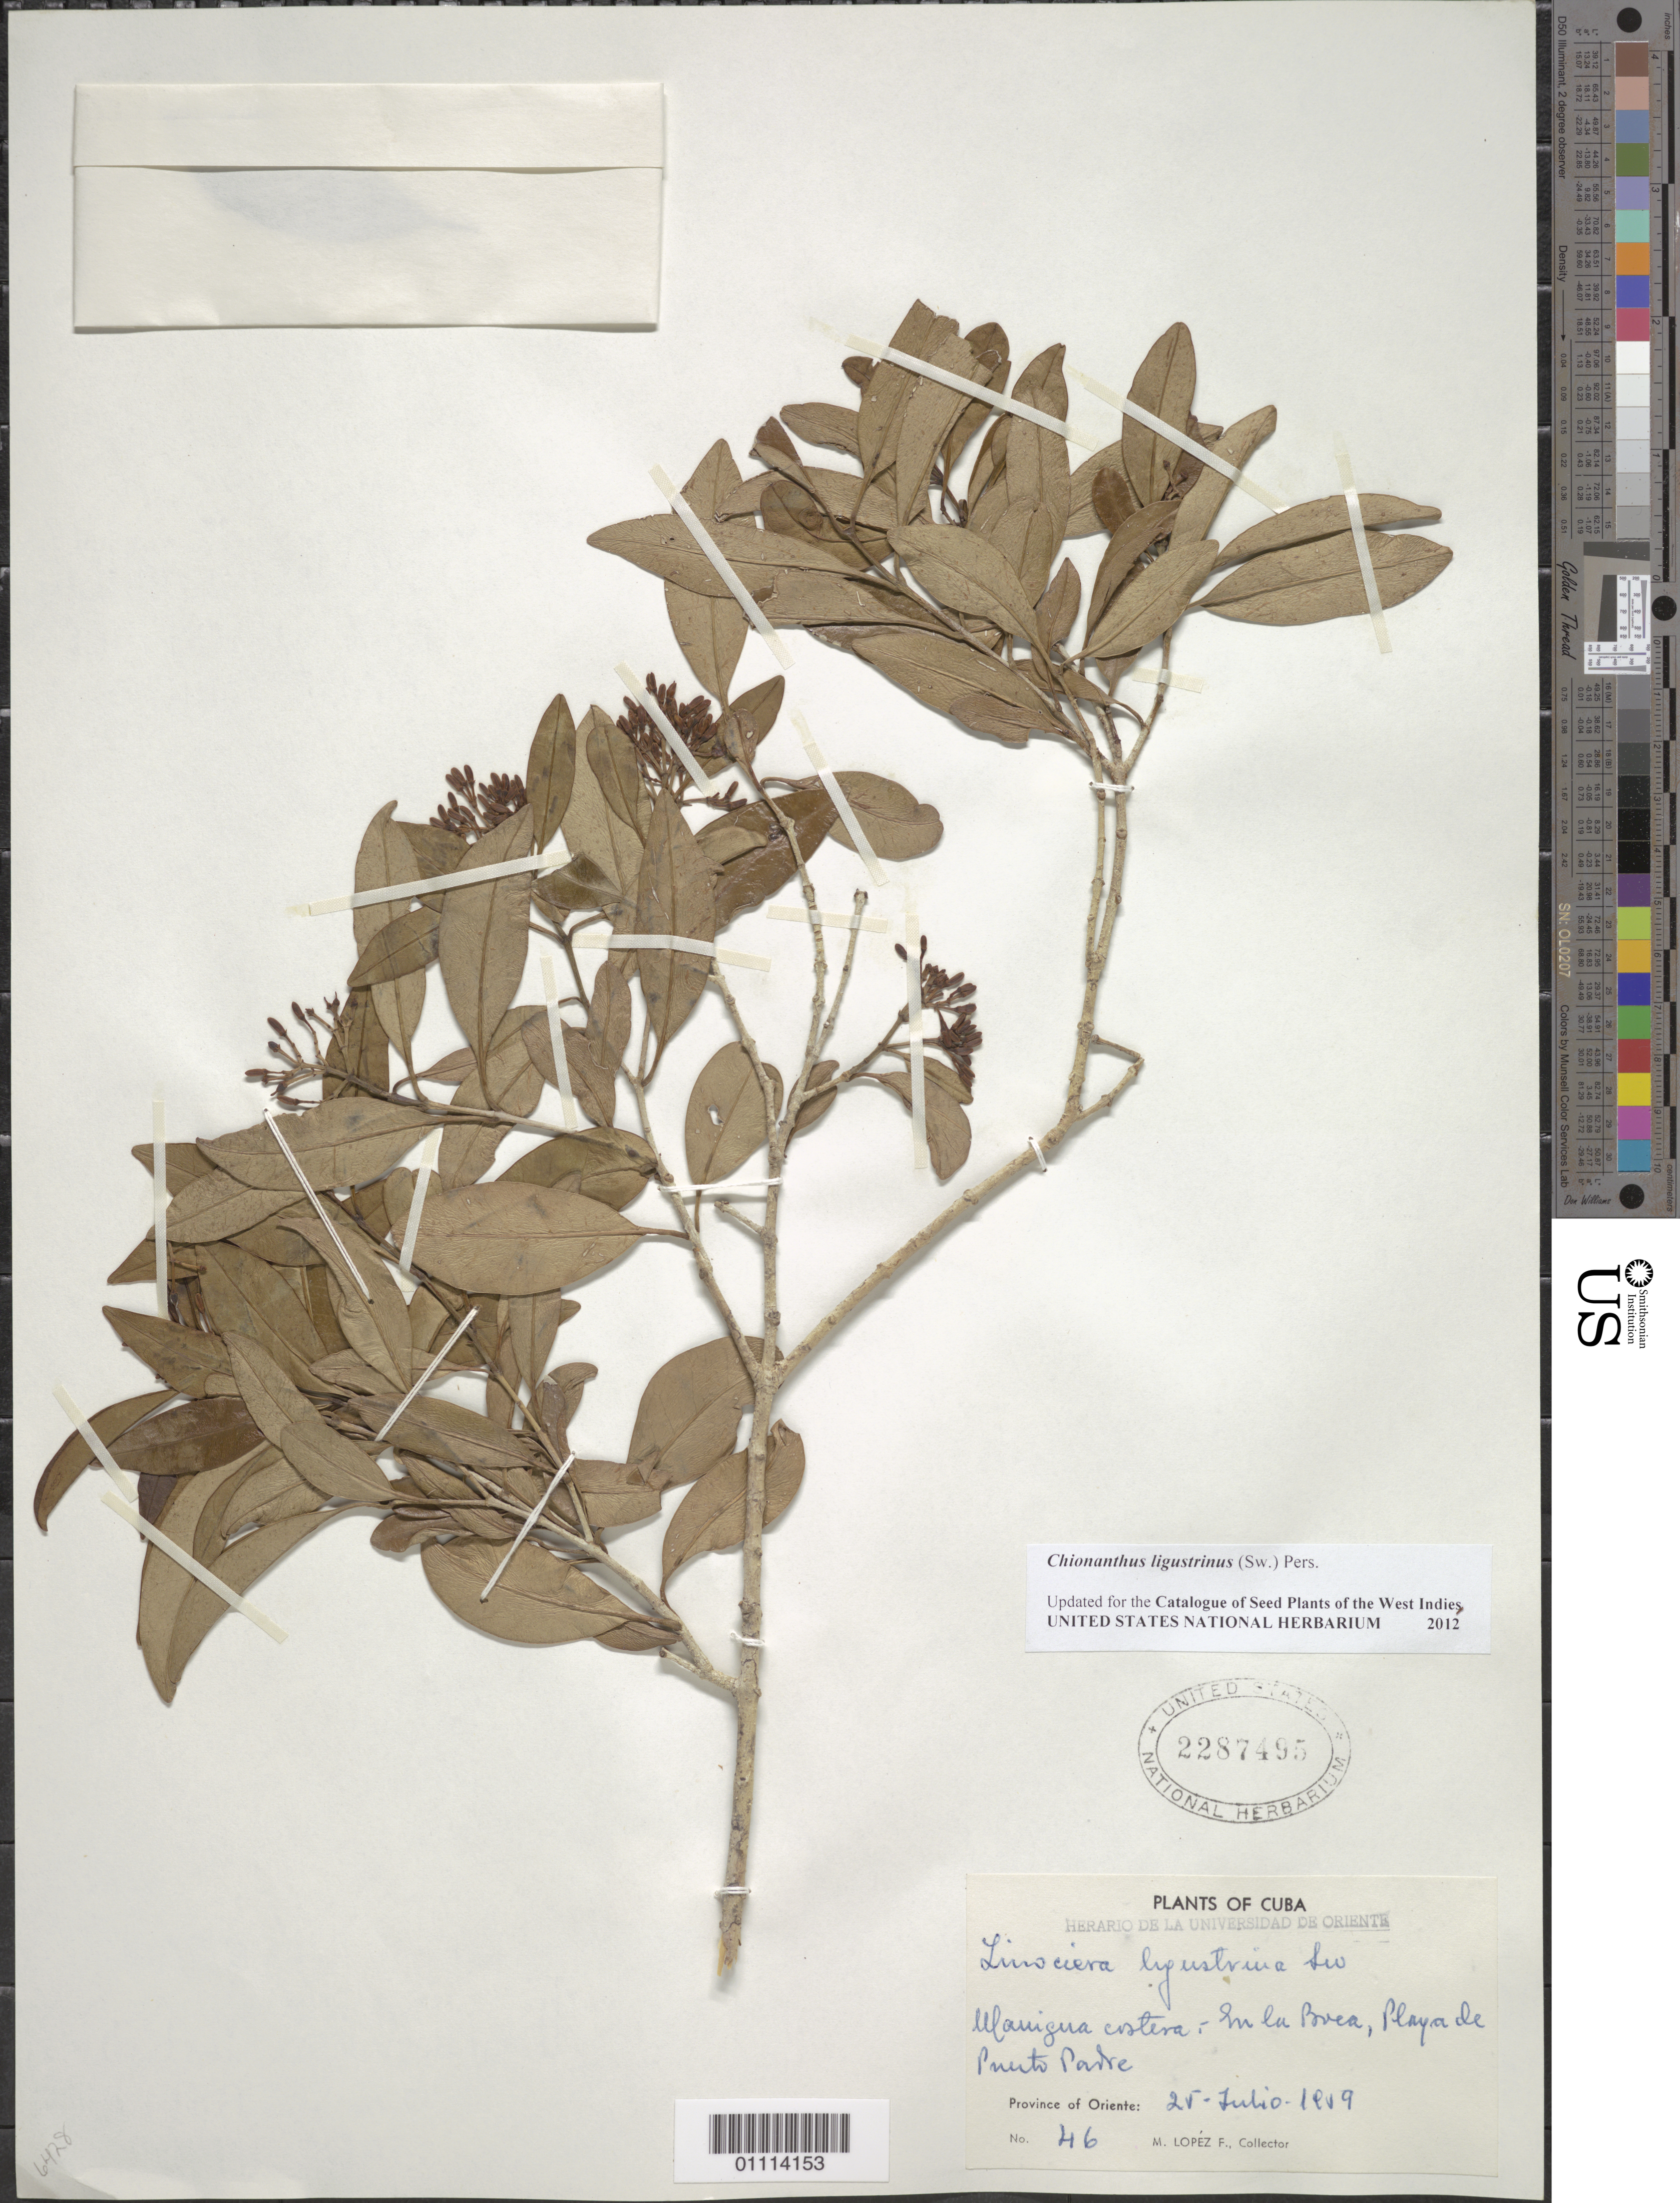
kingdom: Plantae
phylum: Tracheophyta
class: Magnoliopsida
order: Lamiales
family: Oleaceae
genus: Linociera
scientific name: Linociera ligustrina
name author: (Sw.) Sw.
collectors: M. López Figueiras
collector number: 46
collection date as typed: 25 Jul 1959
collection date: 1959-07-25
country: Cuba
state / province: Las Tunas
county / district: Puerto Padre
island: Cuba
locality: Manigua costera, in la Porea, Playade, Puerto Padre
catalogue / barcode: US 2287495